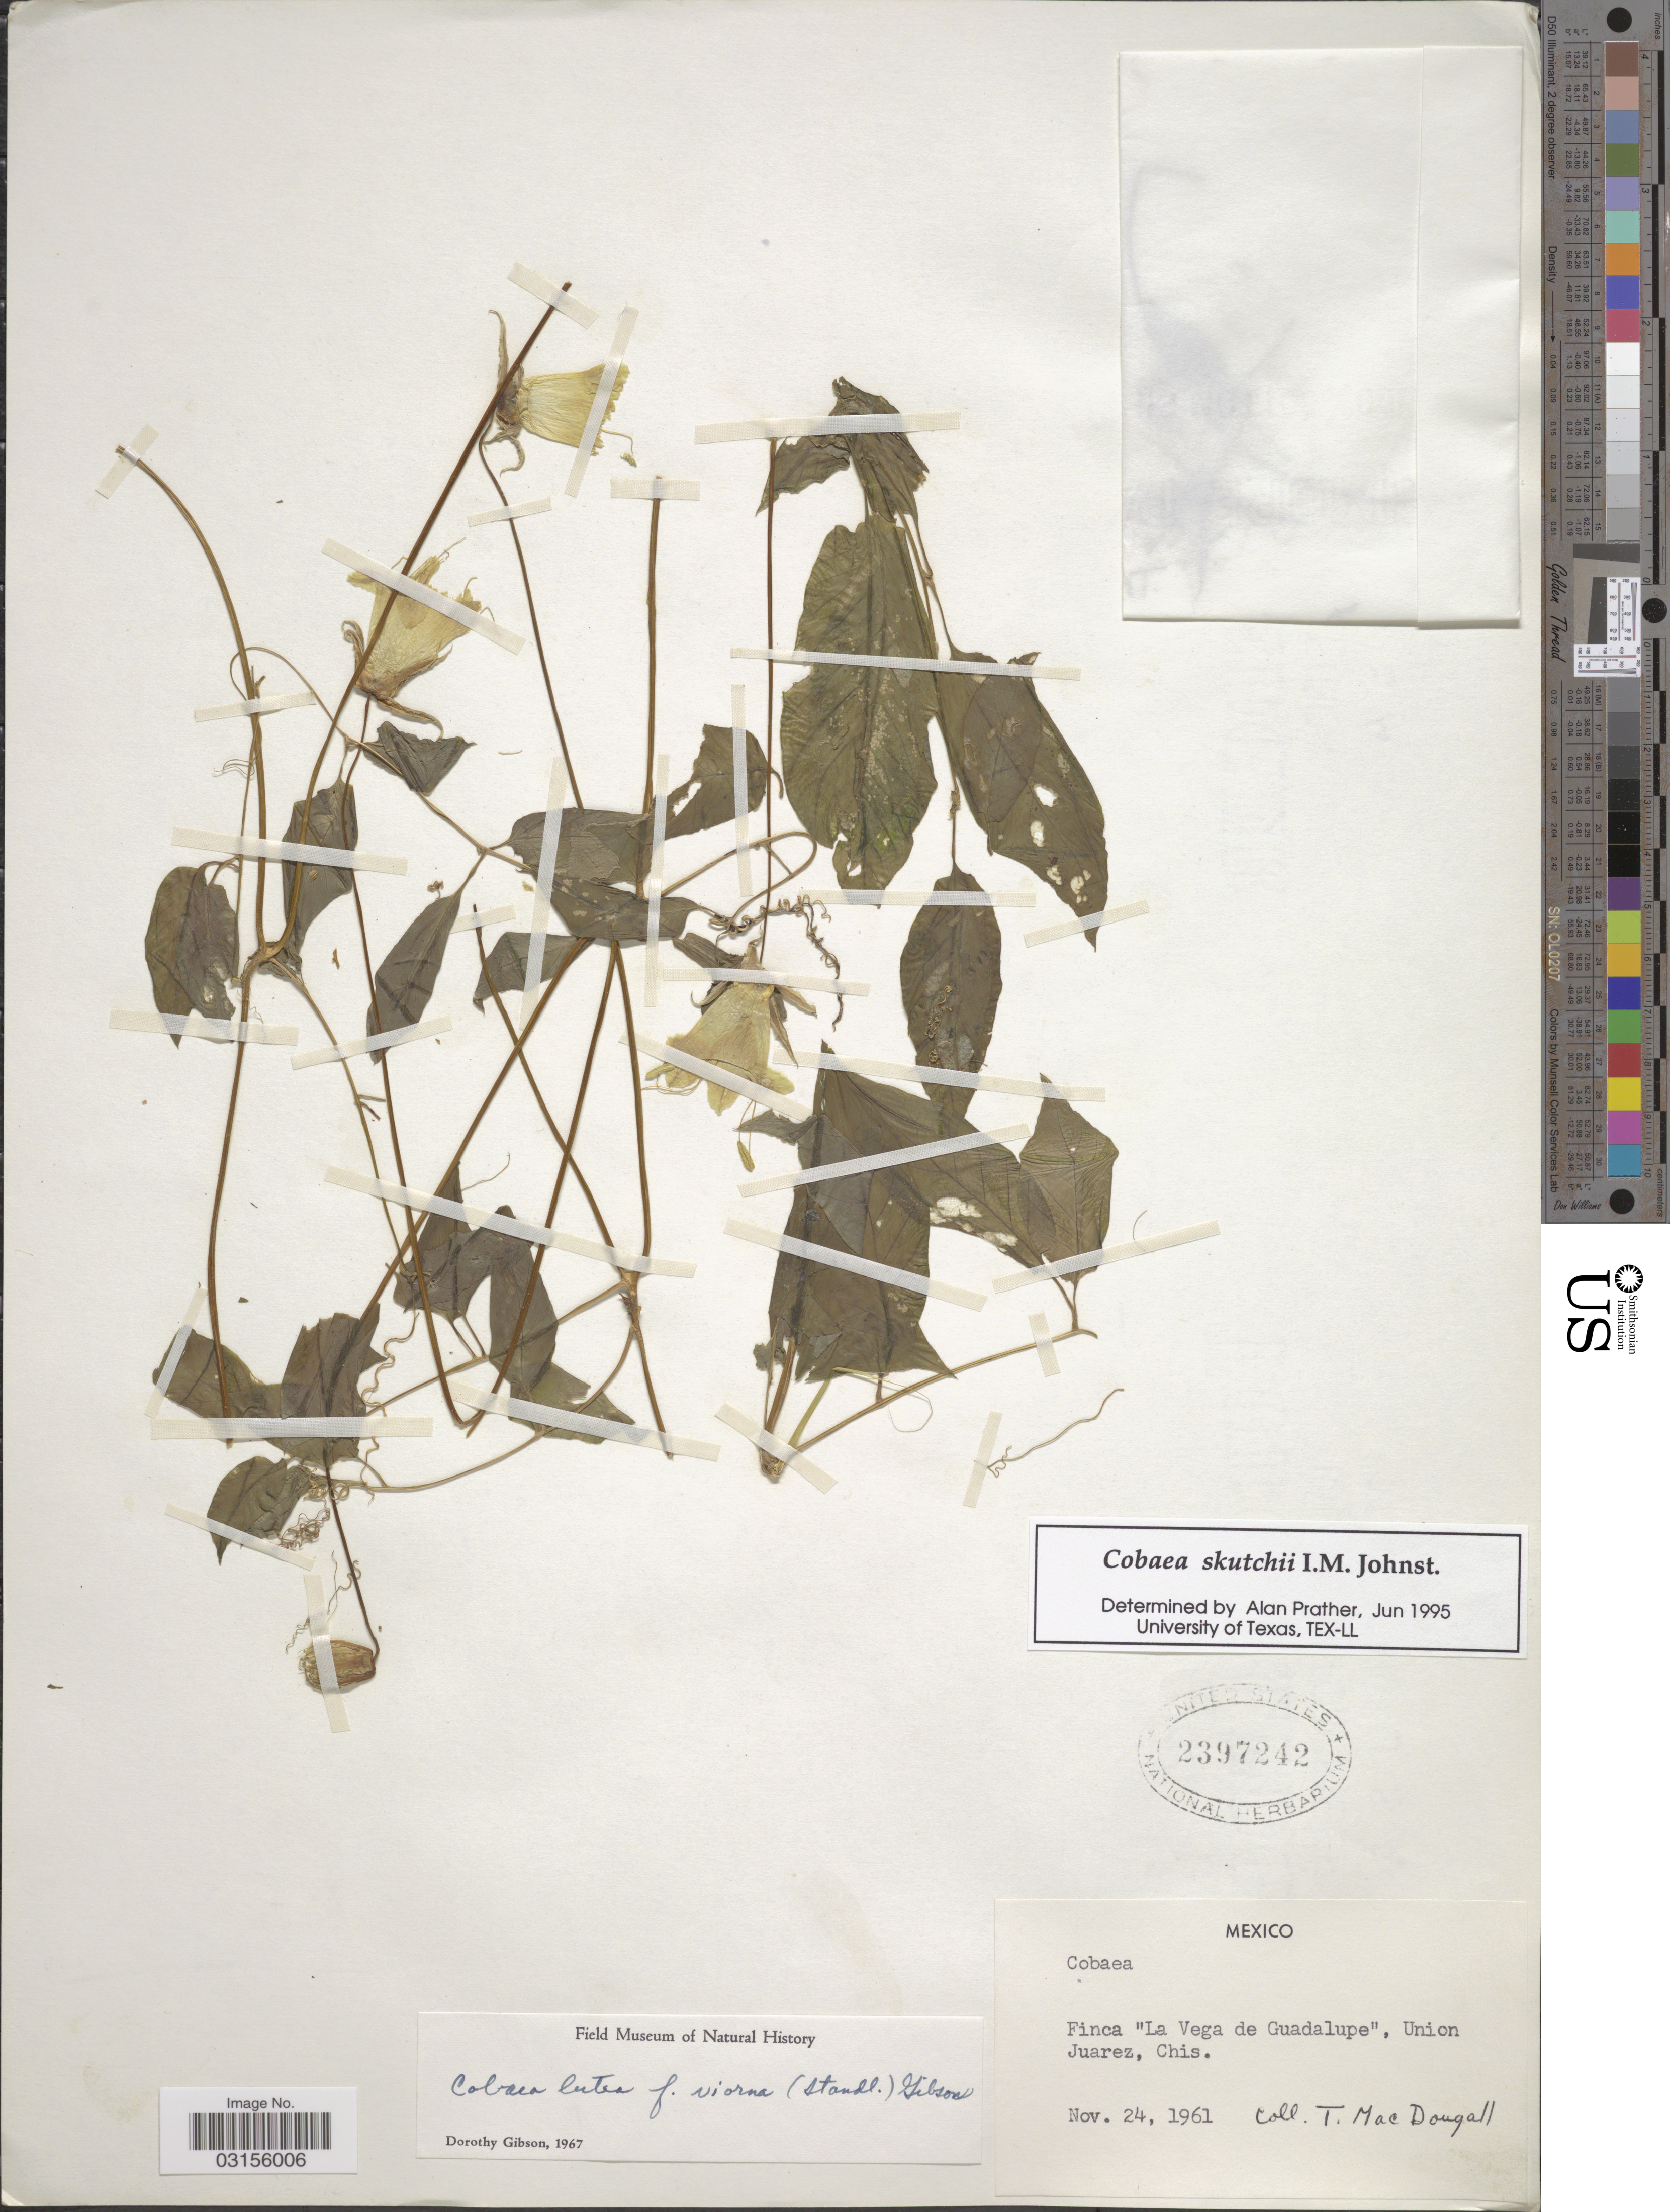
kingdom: Plantae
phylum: Tracheophyta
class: Magnoliopsida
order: Ericales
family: Polemoniaceae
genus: Cobaea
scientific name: Cobaea skutchii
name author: I.M. Johnst.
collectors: T. B. MacDougall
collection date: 1961-11-24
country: Mexico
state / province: Chiapas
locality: Finca "La Vega de Guadalupe", Union Juarez.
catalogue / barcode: US 2397242